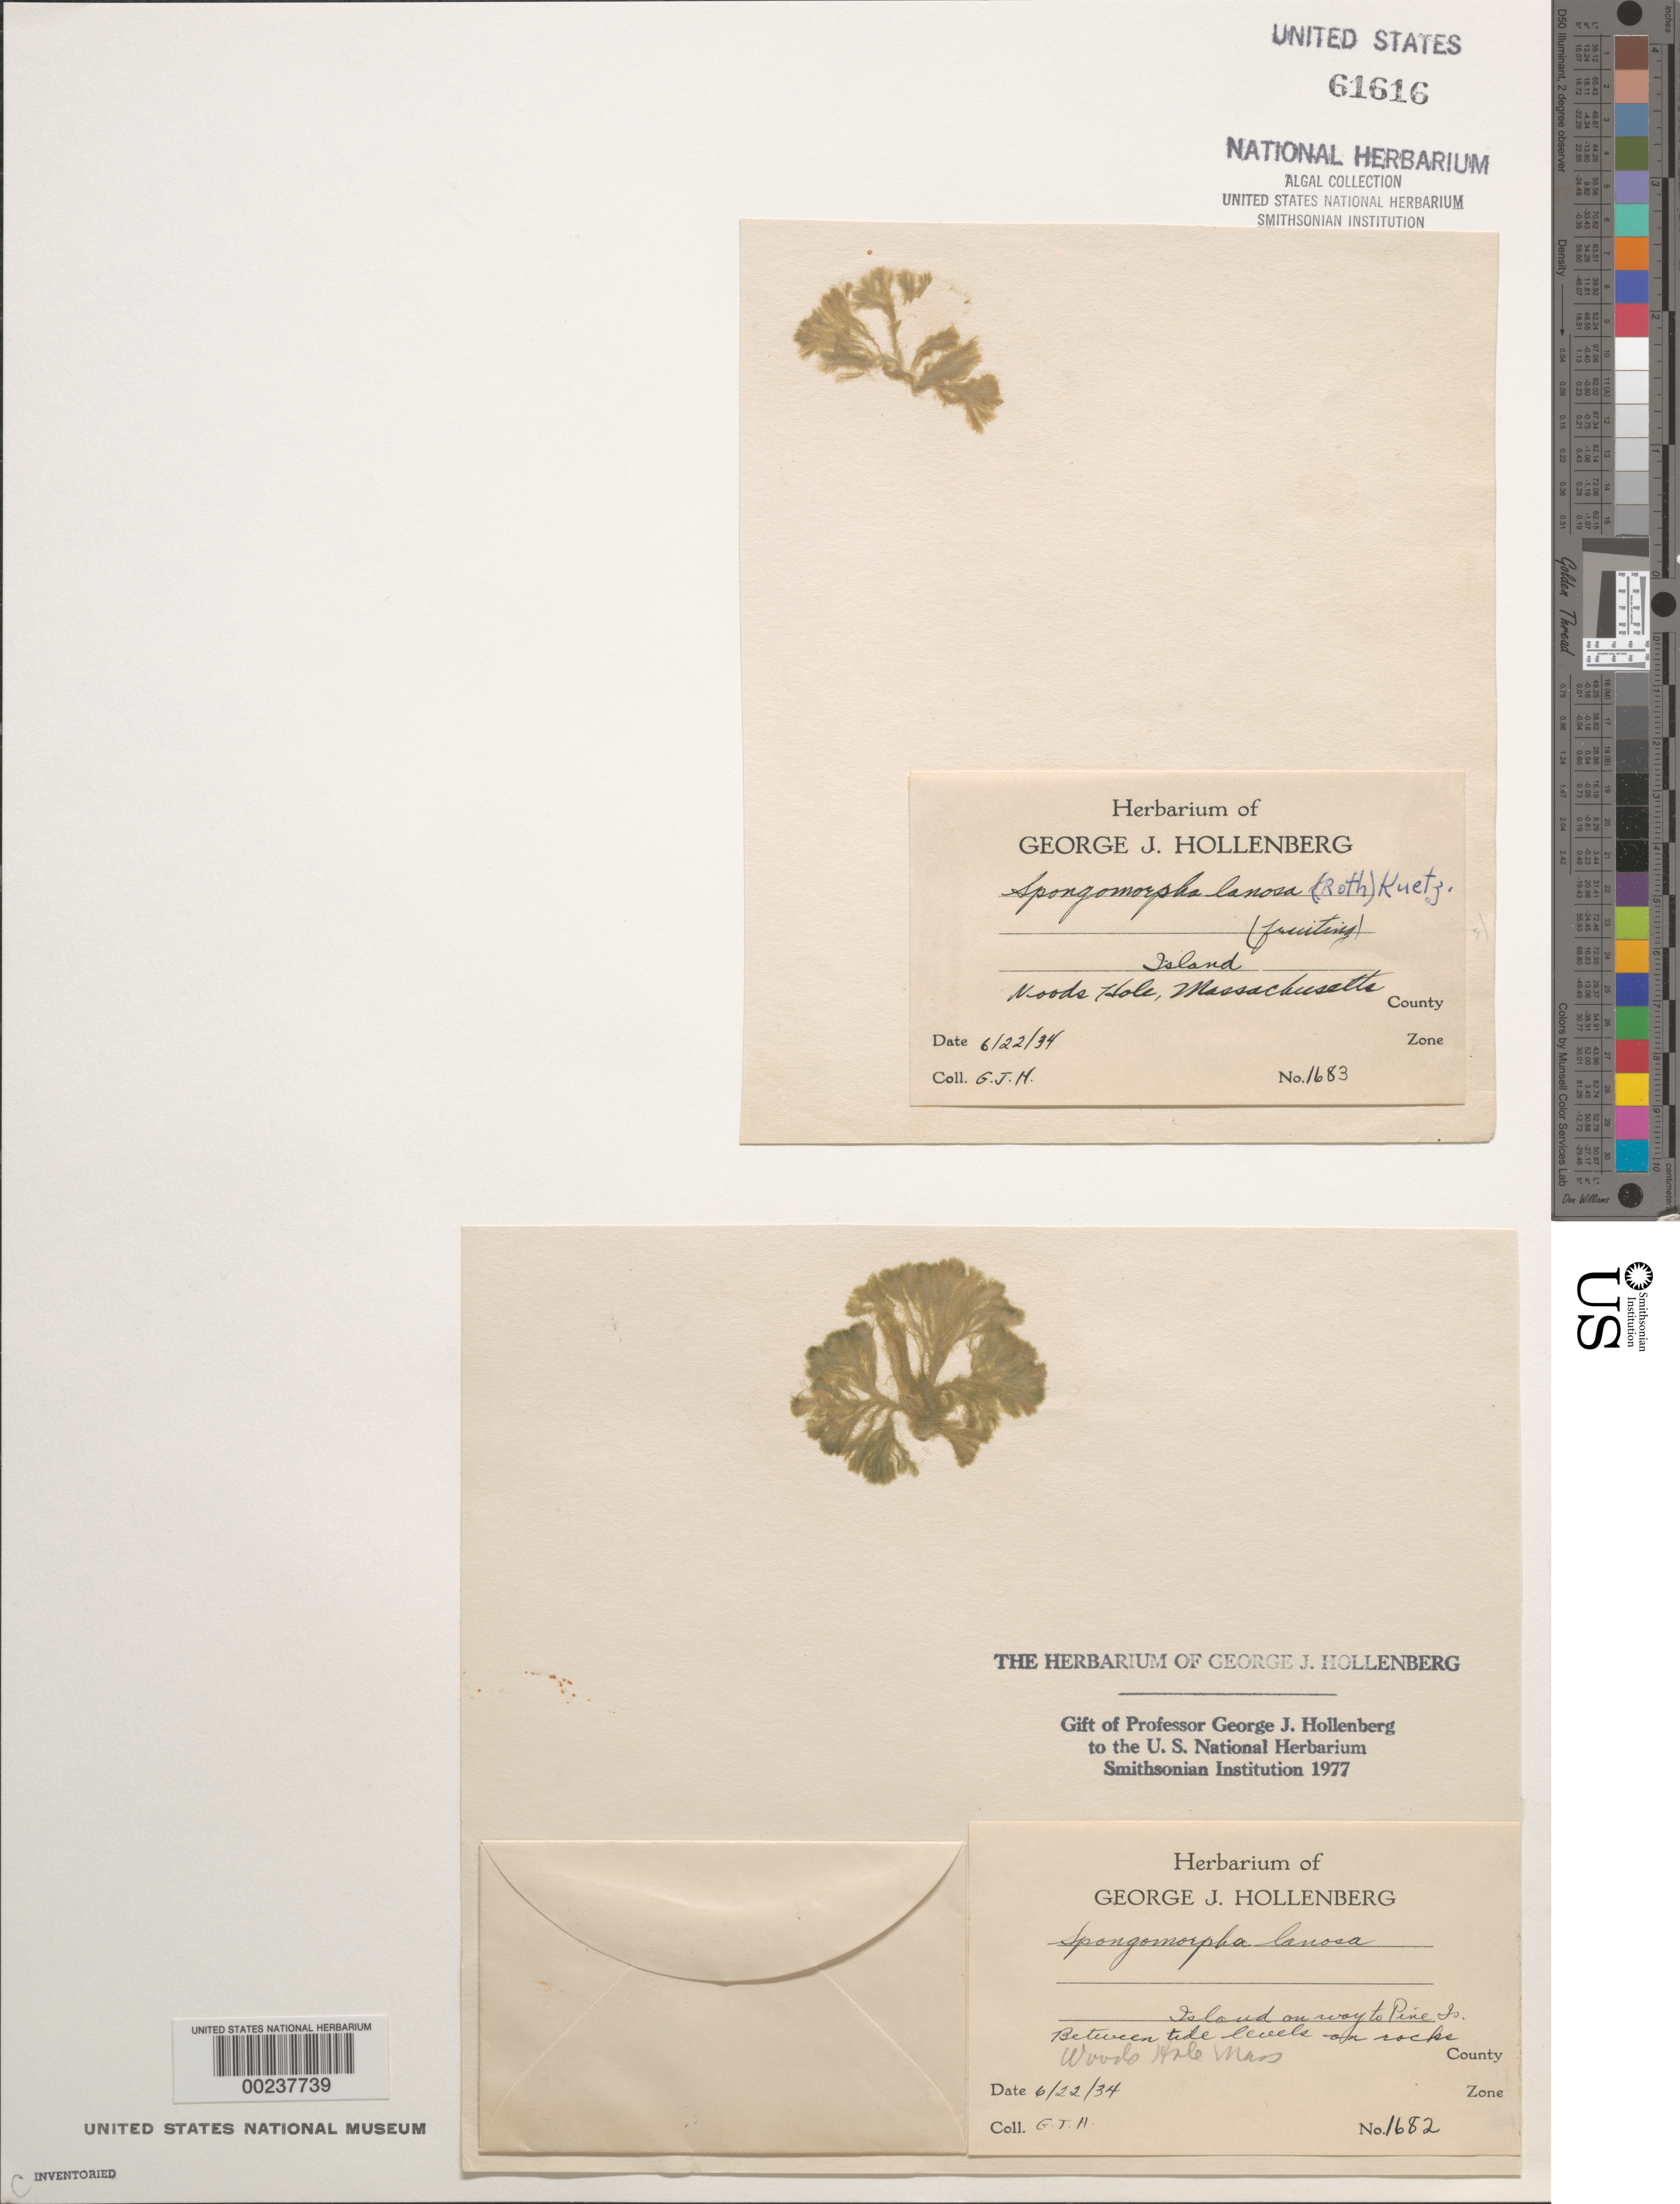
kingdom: Plantae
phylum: Chlorophyta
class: Ulvophyceae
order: Ulotrichales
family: Ulotrichaceae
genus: Spongomorpha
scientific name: Spongomorpha aeruginosa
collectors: G. Hollenberg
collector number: GJH 1682 & GJH 1683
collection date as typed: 22 Jun 1934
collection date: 1934-06-22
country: United States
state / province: Massachusetts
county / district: Barnstable County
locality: Woods Hole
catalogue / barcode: US 61616